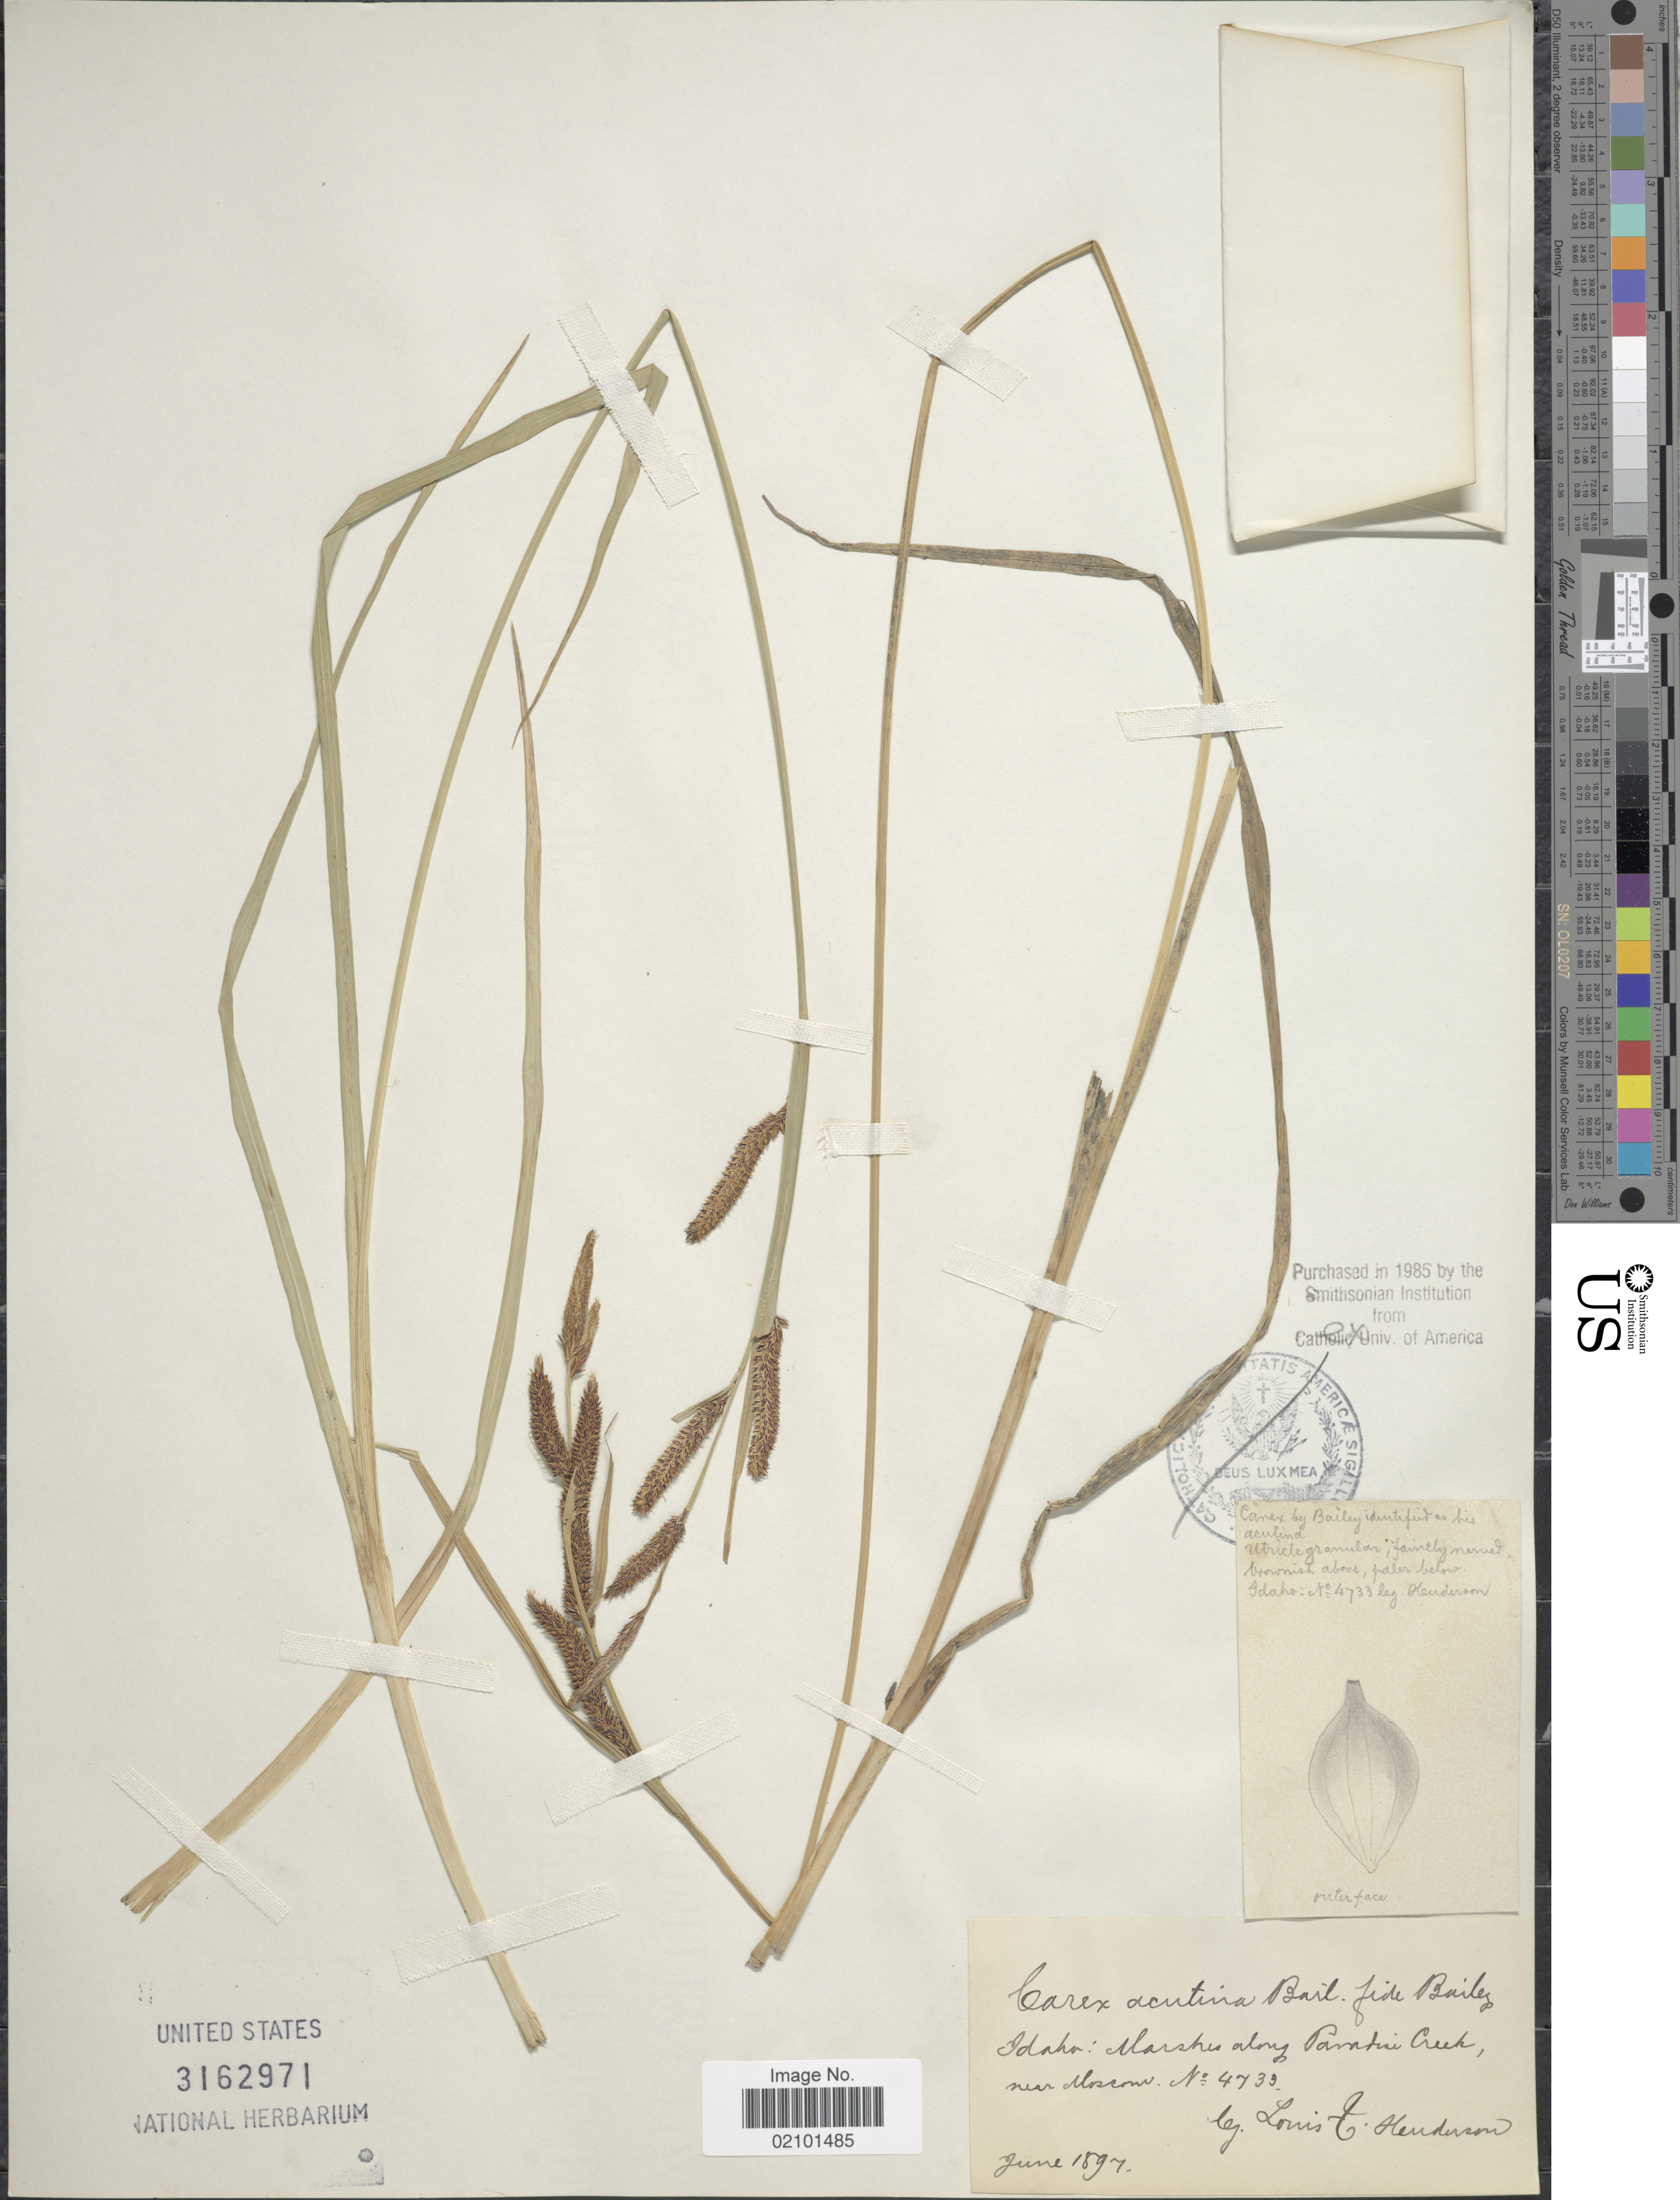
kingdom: Plantae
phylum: Tracheophyta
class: Liliopsida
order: Poales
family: Cyperaceae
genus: Carex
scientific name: Carex aquatilis var. aquatilis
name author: Wahlenb.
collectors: L. Henderson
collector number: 4733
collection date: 1897-06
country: United States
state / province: Idaho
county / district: Latah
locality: Along Paradise Creek, near Moscow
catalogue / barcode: US 3162971